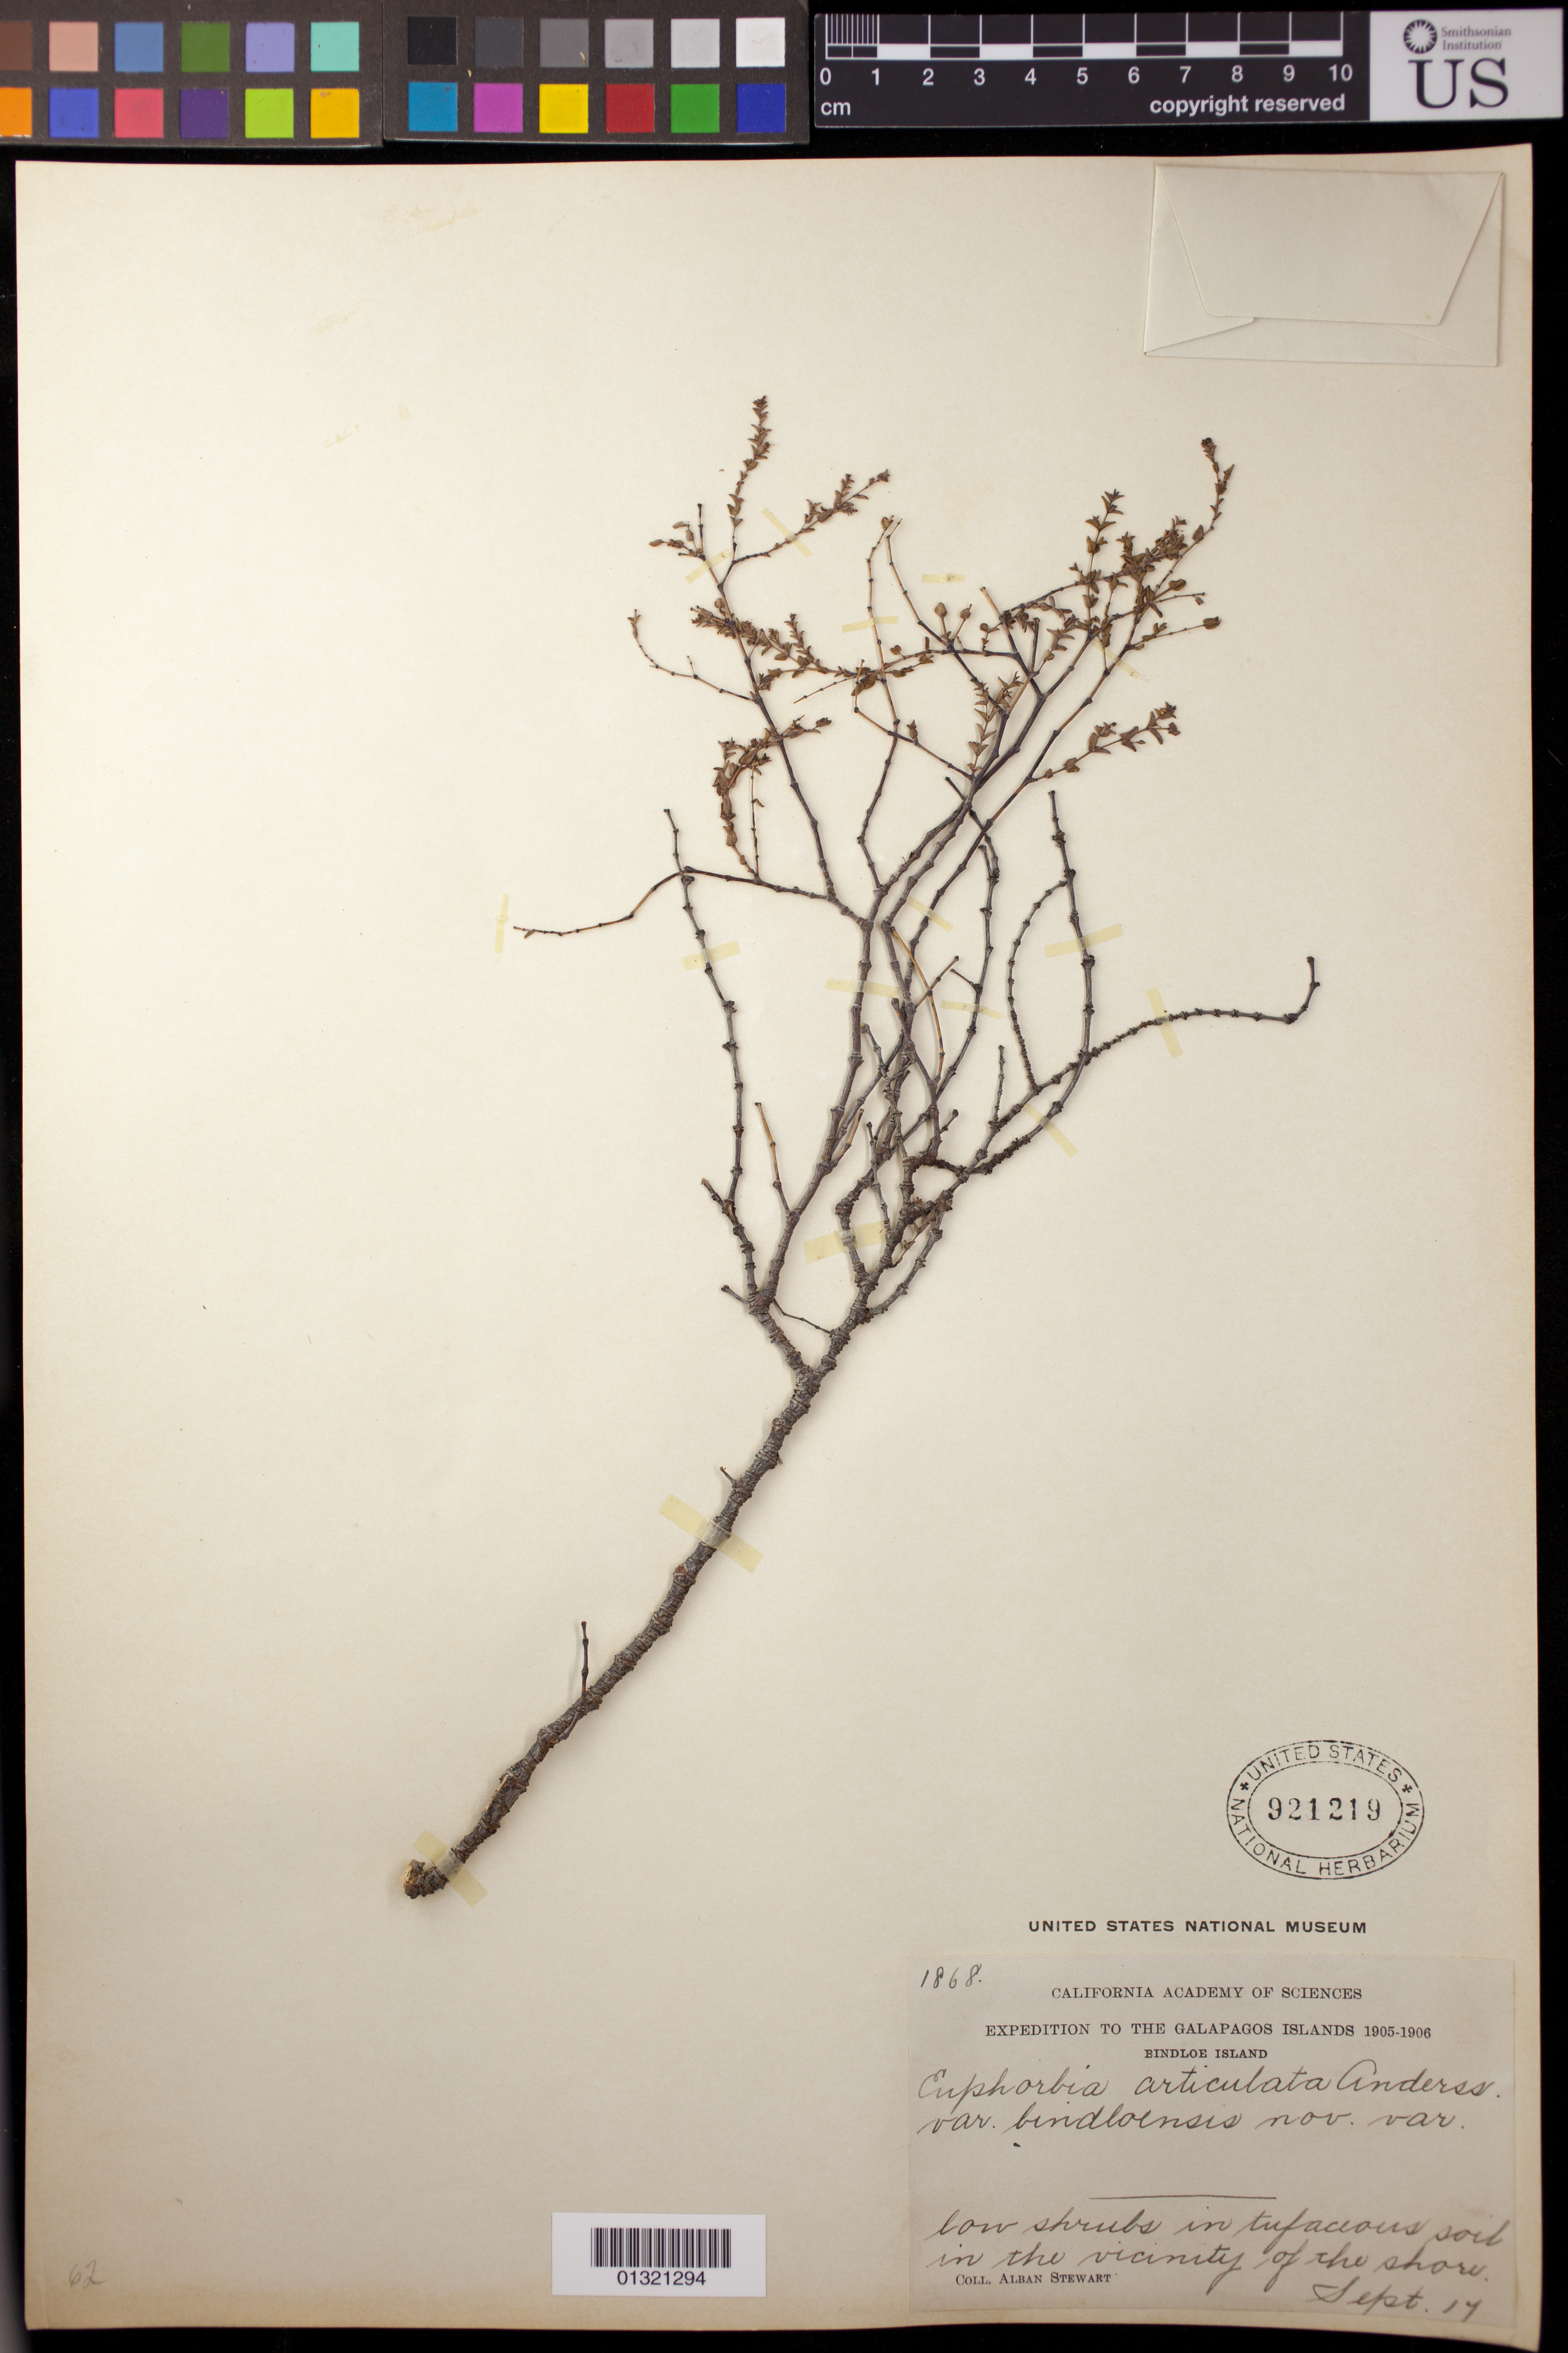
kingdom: Plantae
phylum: Tracheophyta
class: Magnoliopsida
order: Malpighiales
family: Euphorbiaceae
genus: Euphorbia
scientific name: Euphorbia punctulata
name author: Andersson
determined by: Strong, Mark T., (BOT), Smithsonian Institution - National Museum of Natural History (UNITED STATES)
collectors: A. Stewart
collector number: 1868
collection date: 1905-09-17 or 1906-09-17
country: Ecuador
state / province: Colón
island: Marchena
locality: Bindloe [Marchena] Island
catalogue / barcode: US 921219